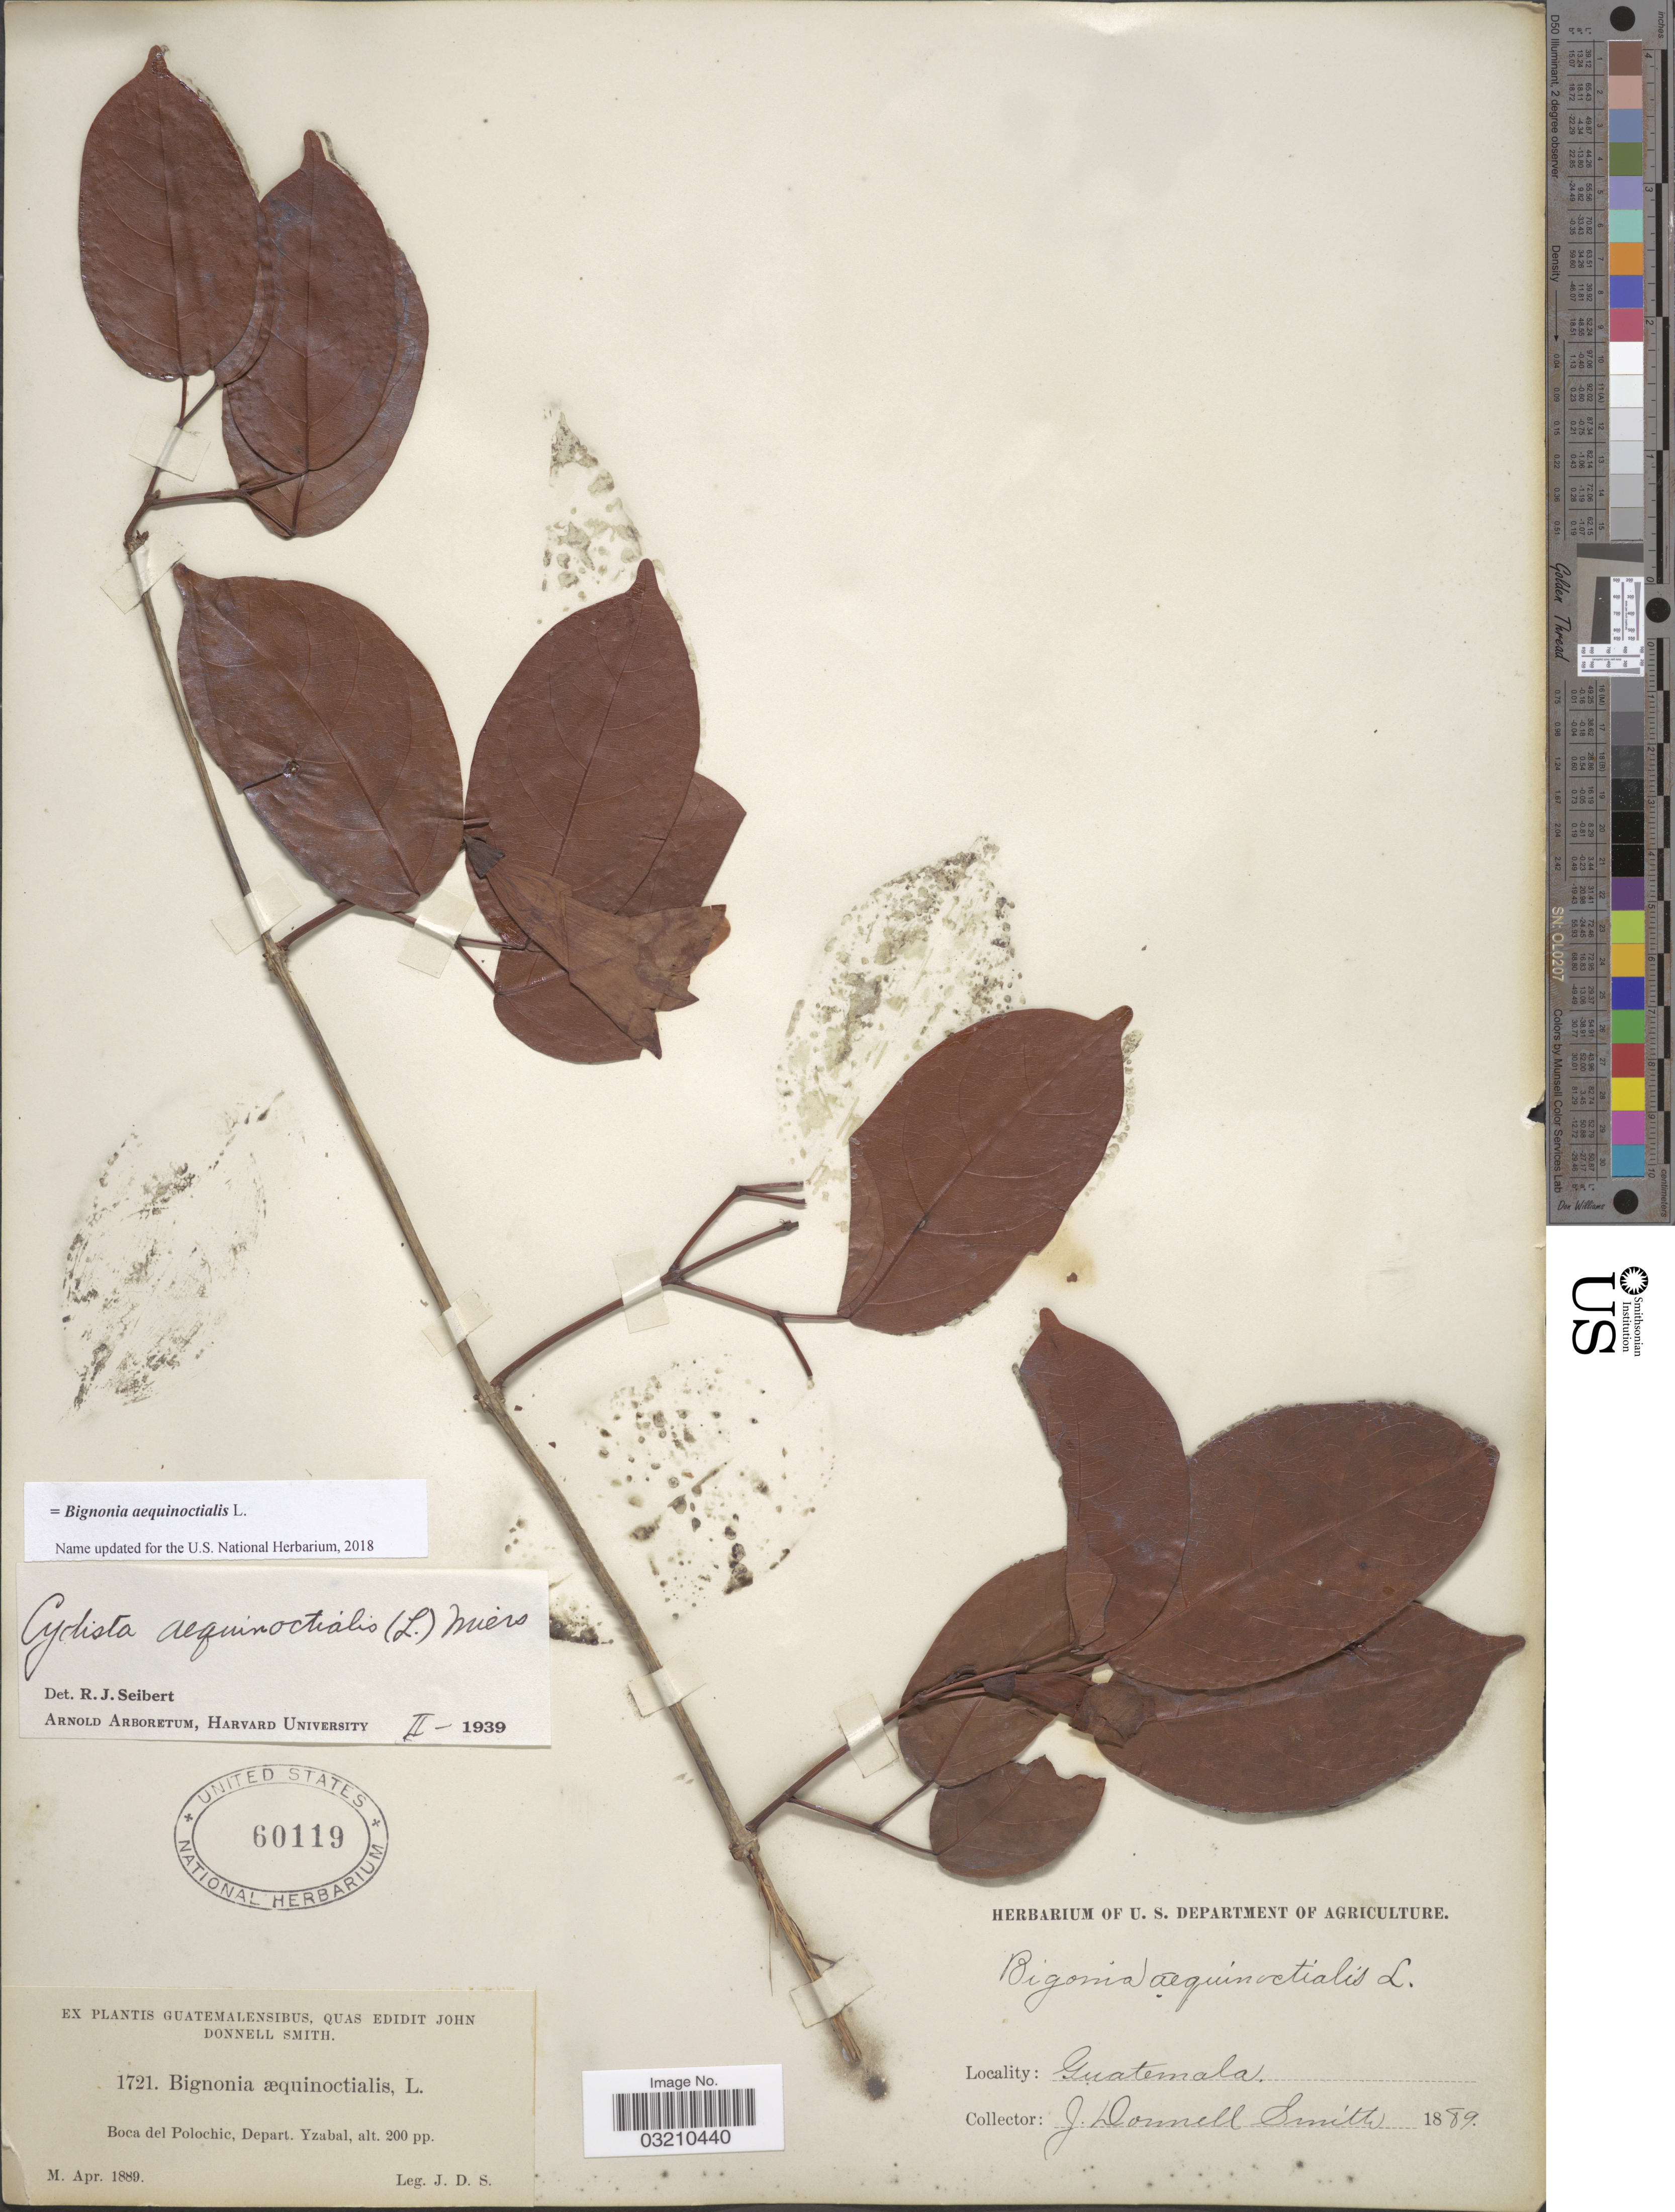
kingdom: Plantae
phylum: Tracheophyta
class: Magnoliopsida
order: Lamiales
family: Bignoniaceae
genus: Bignonia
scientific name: Bignonia aequinoctialis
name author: L.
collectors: J. Donnell Smith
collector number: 1721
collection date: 1889-04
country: Guatemala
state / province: Izabal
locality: Boca del Polochic, Depart. Yzabal.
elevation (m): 61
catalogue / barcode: US 60119